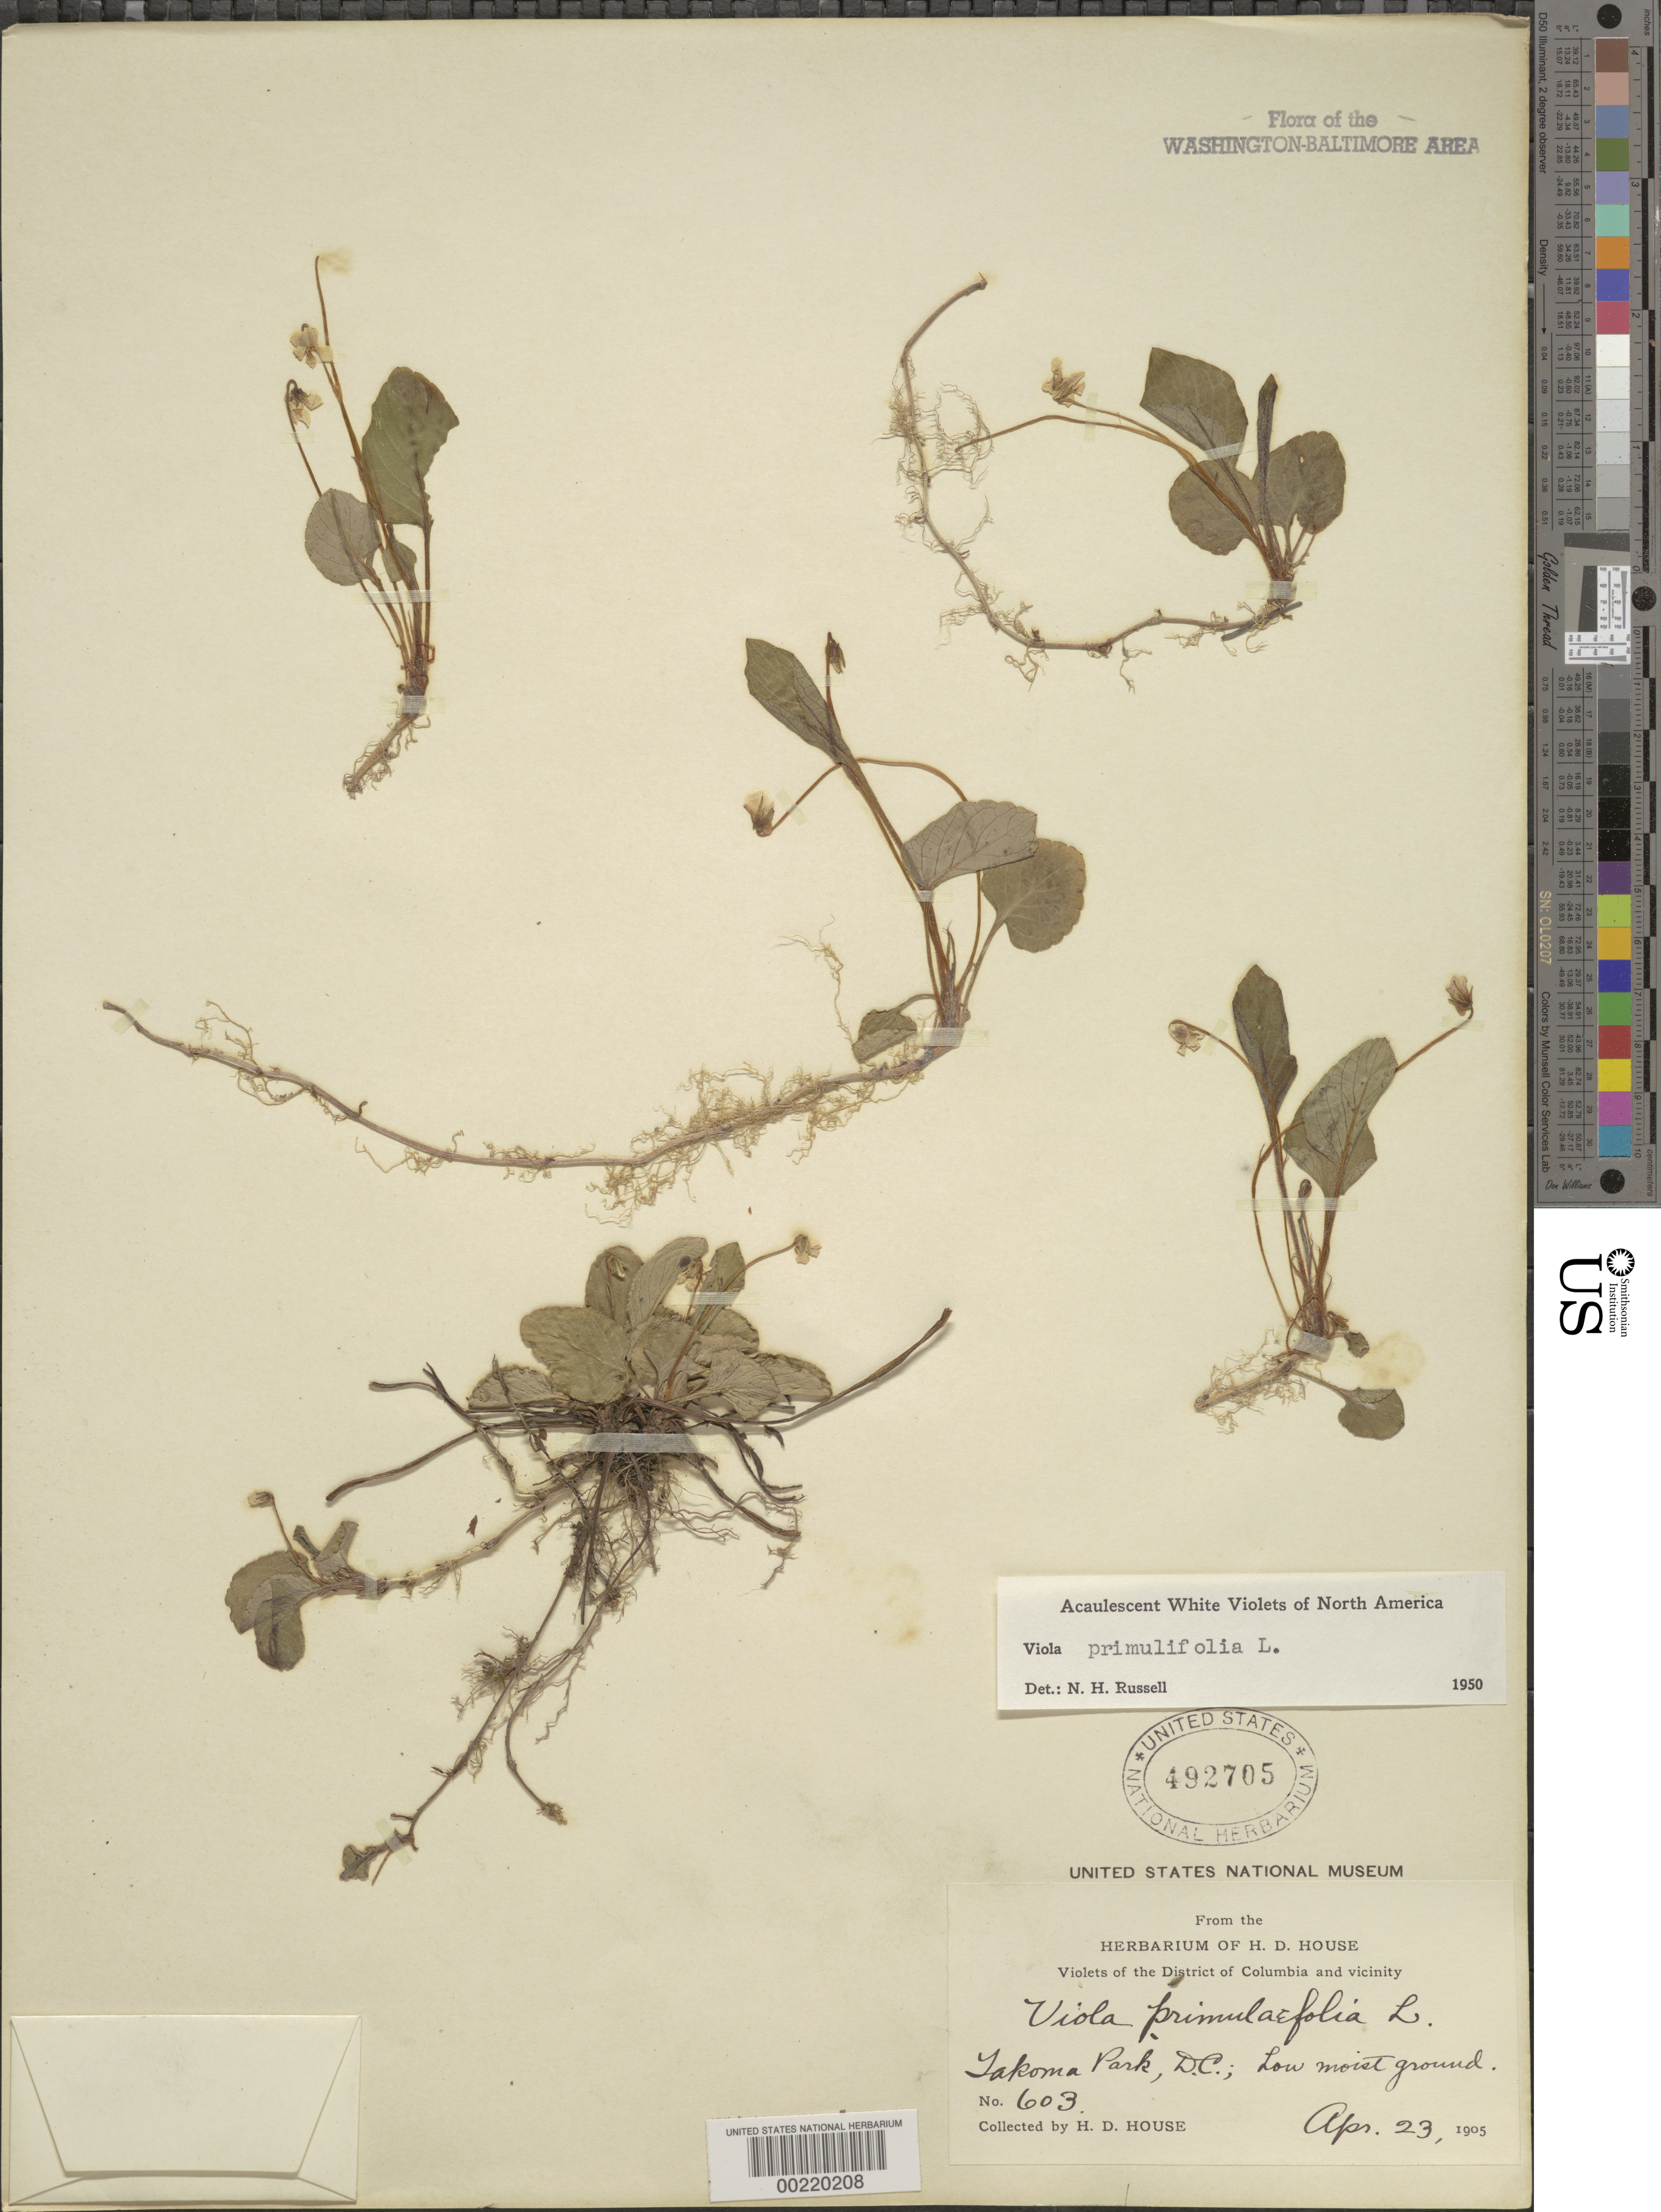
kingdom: Plantae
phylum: Tracheophyta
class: Magnoliopsida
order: Malpighiales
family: Violaceae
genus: Viola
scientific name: Viola primulifolia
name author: L.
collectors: H. D. House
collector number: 603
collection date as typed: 23 Apr 1905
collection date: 1905-04-23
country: United States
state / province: District of Columbia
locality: Takoma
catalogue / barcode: US 492705